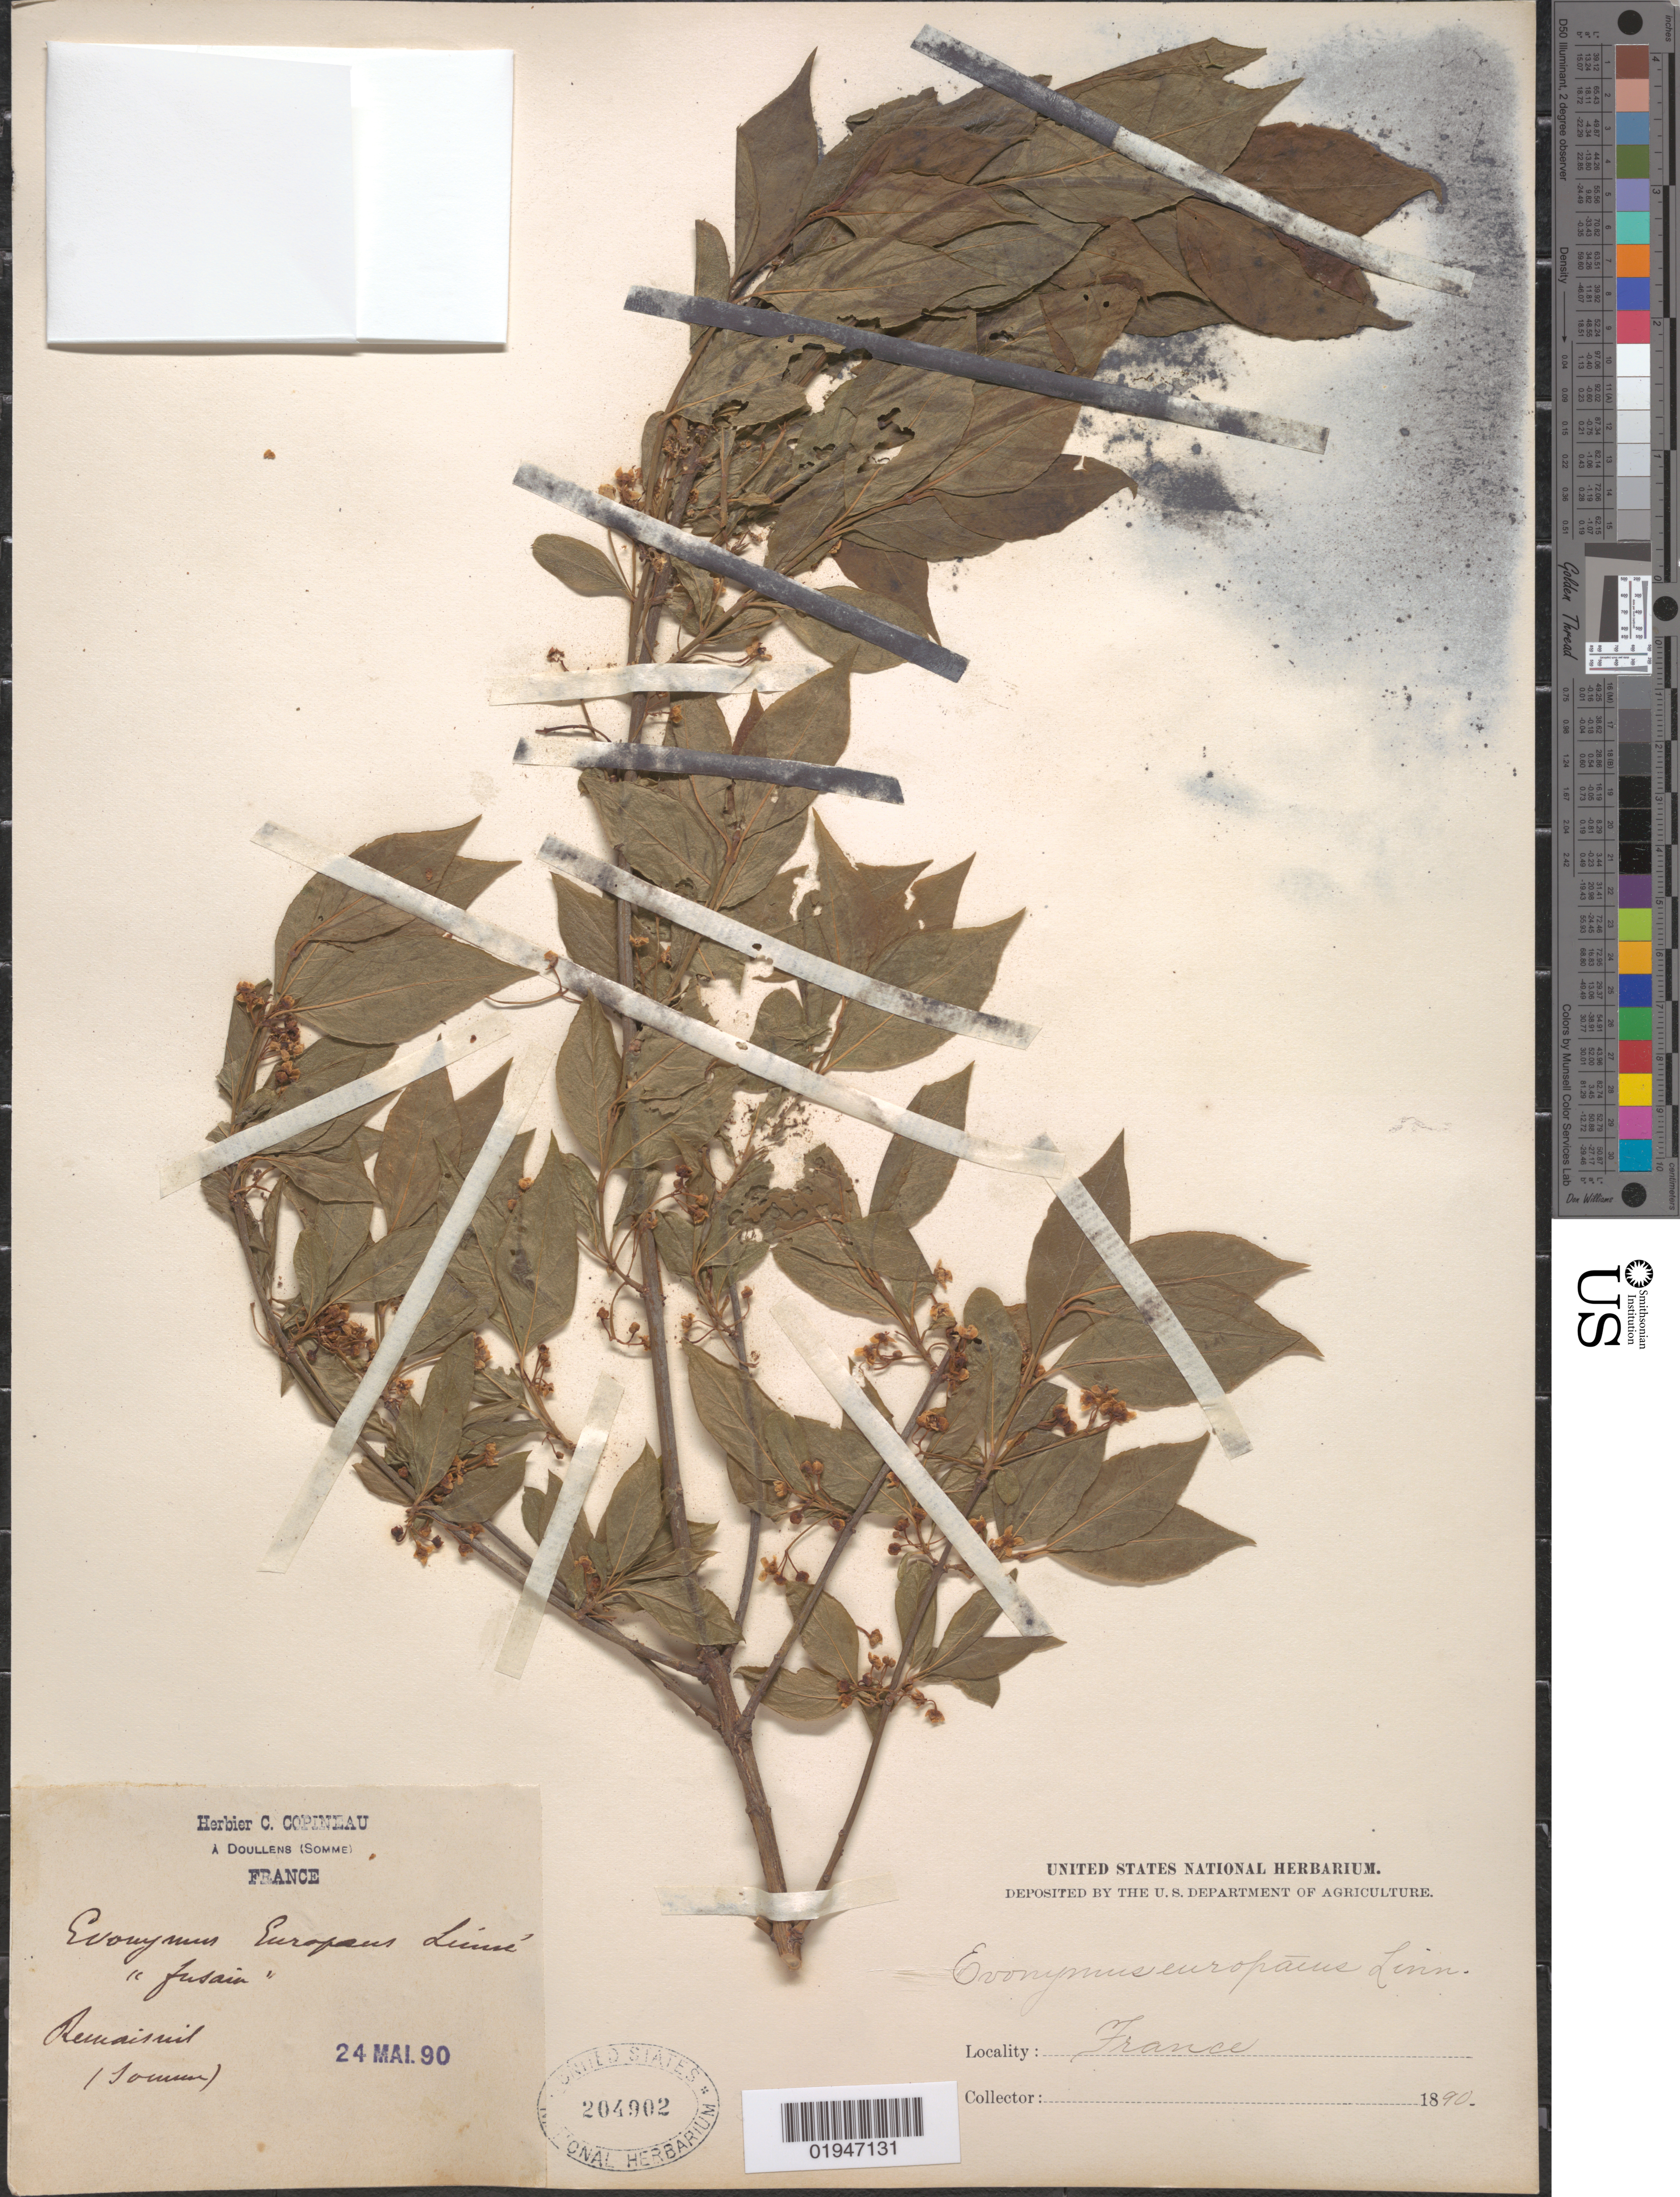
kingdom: Plantae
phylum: Tracheophyta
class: Magnoliopsida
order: Celastrales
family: Celastraceae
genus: Euonymus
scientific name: Euonymus europaeus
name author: L.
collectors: ex herb. C. Copineau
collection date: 1890-05-24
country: France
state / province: Hauts-de-France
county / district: Somme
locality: Remaisnil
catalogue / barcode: US 204902